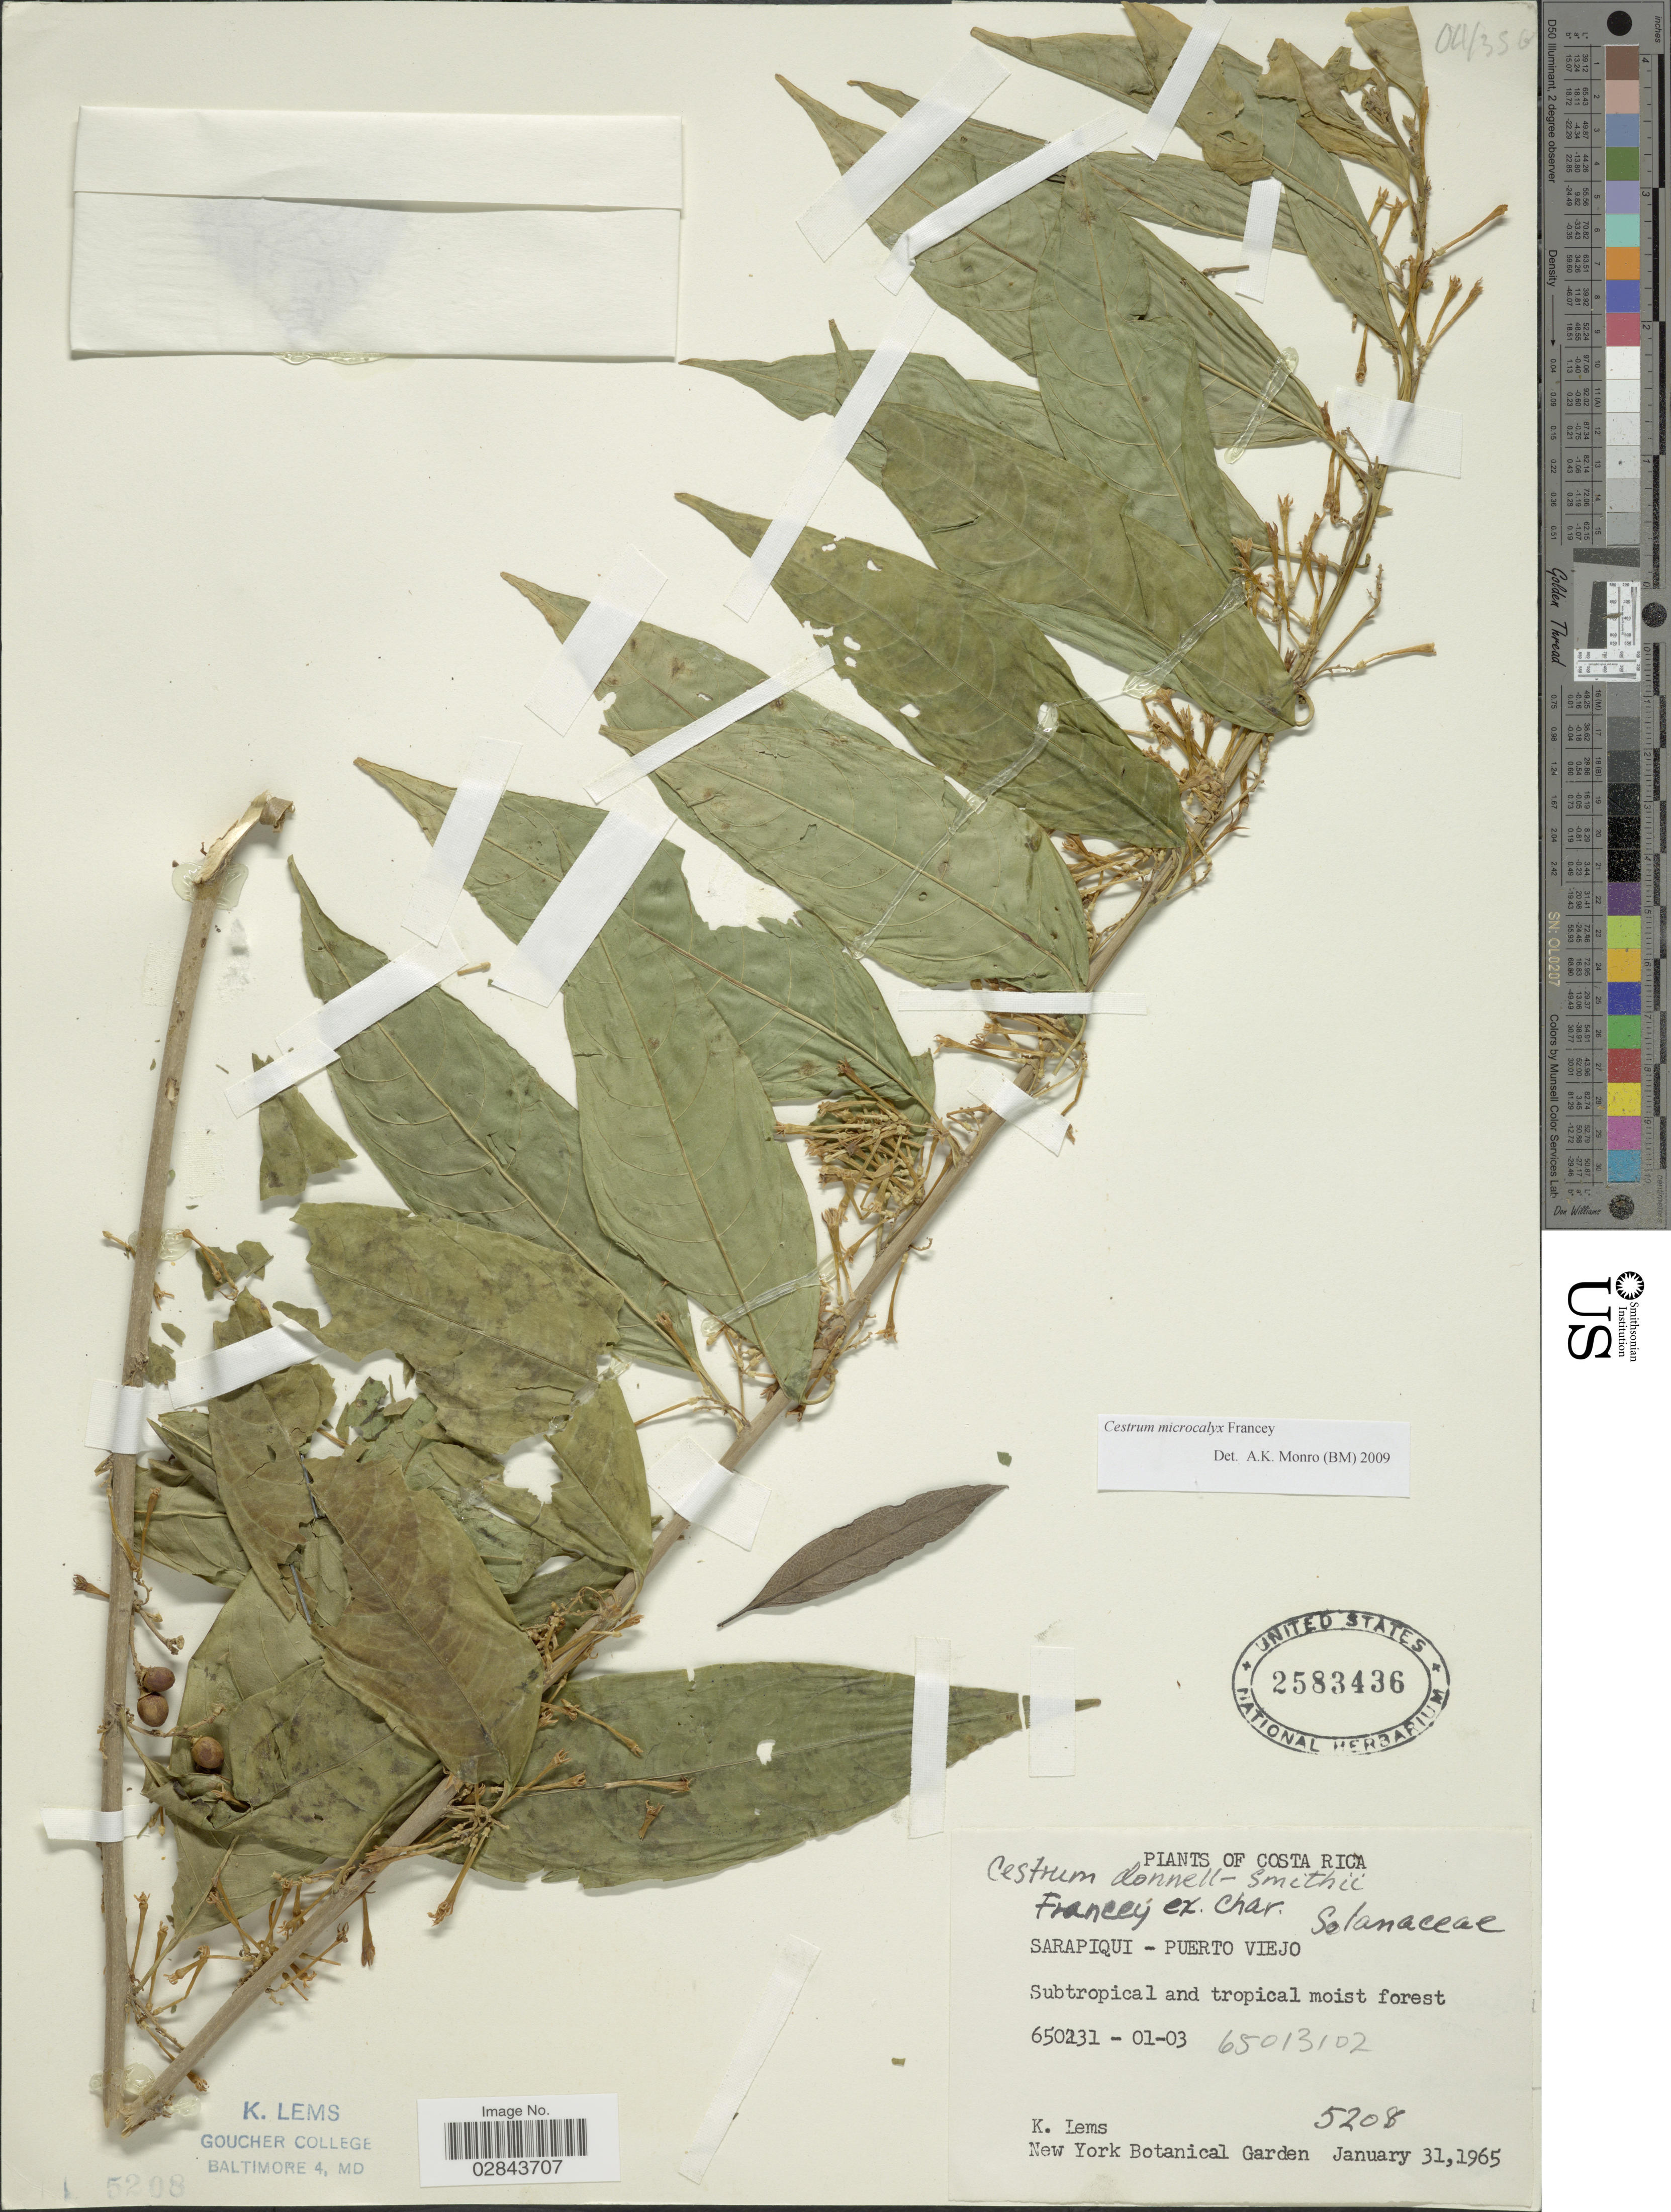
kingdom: Plantae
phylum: Tracheophyta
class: Magnoliopsida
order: Solanales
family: Solanaceae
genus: Cestrum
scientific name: Cestrum microcalyx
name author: Francey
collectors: K. Lems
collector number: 5208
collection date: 1965-01-31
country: Costa Rica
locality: Sarapiqui - Puerto Viejo.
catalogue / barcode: US 2583436